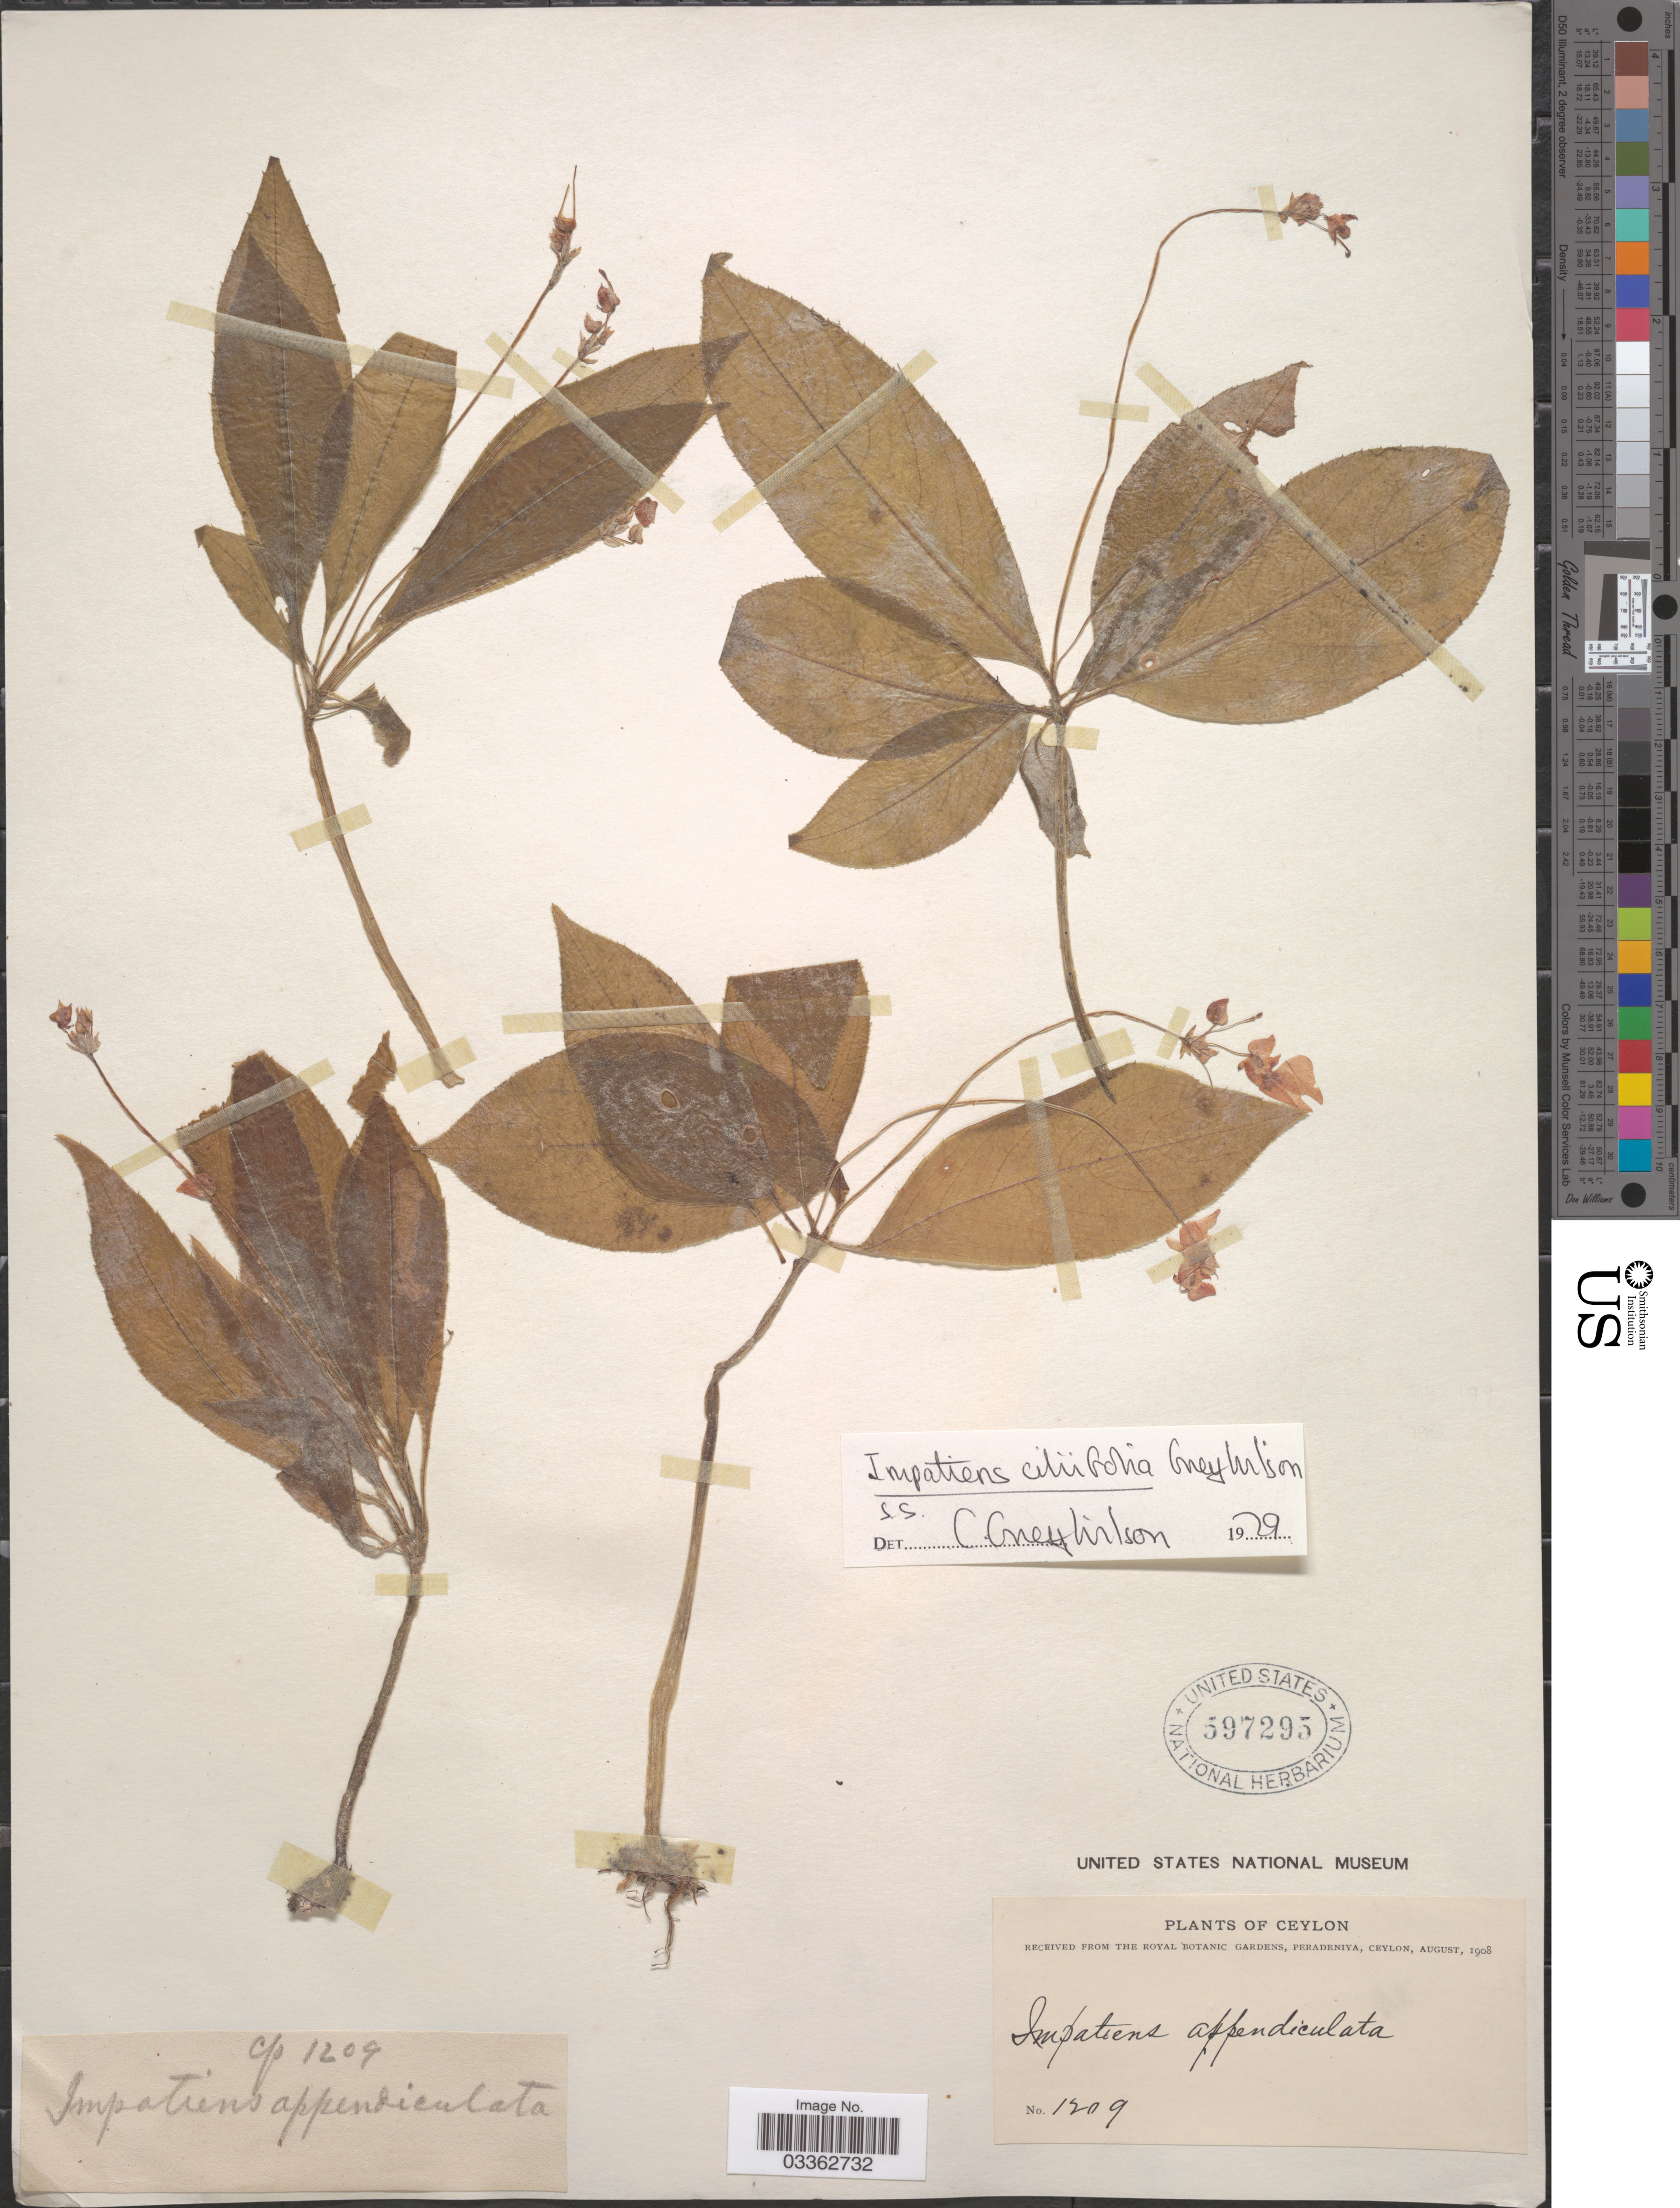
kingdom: Plantae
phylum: Tracheophyta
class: Magnoliopsida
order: Ericales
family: Balsaminaceae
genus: Impatiens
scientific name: Impatiens ciliifolia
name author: Grey-Wilson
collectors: P. Royal Botanic Gardens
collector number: CP* 1209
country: Sri Lanka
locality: Ceylon.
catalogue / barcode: US 597295